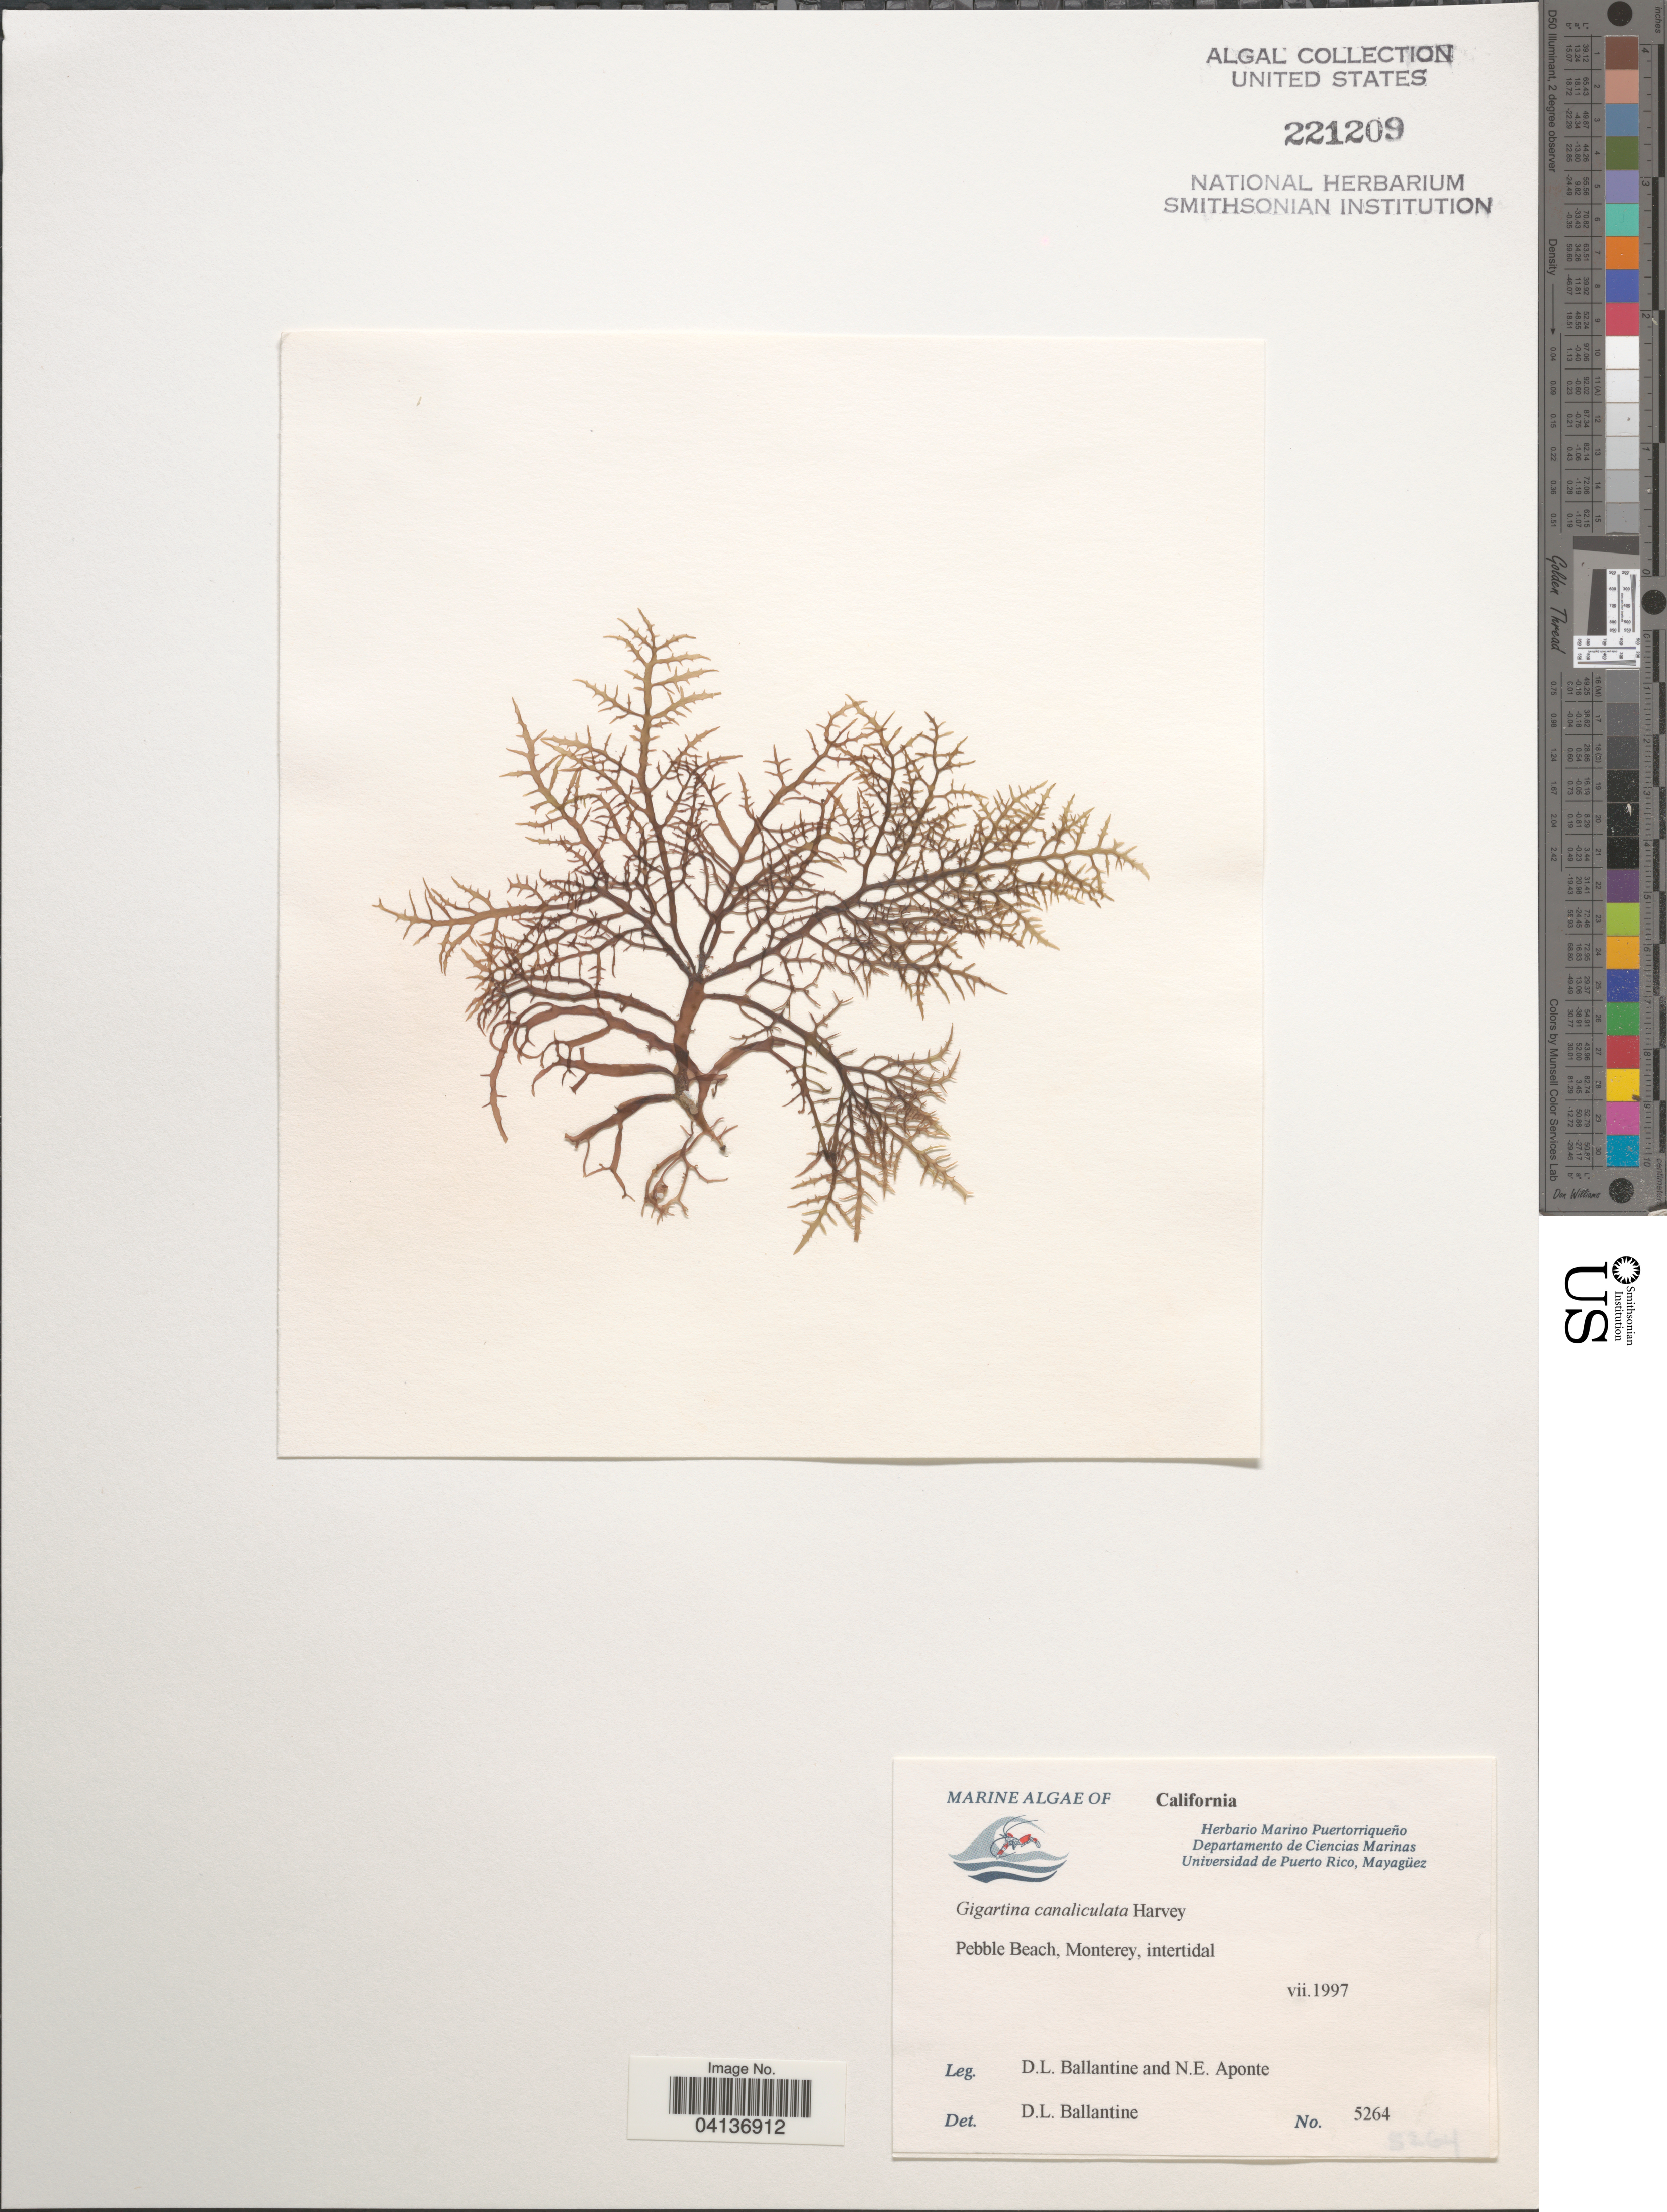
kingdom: Plantae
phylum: Rhodophyta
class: Florideophyceae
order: Gigartinales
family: Gigartinaceae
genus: Gigartina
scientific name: Gigartina canaliculata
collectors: D.L. Ballantine & N. E. Aponte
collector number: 5264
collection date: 1997-07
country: United States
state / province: California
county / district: Monterey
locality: Pebble Beach, Monterey, intertidal.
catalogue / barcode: US 221209